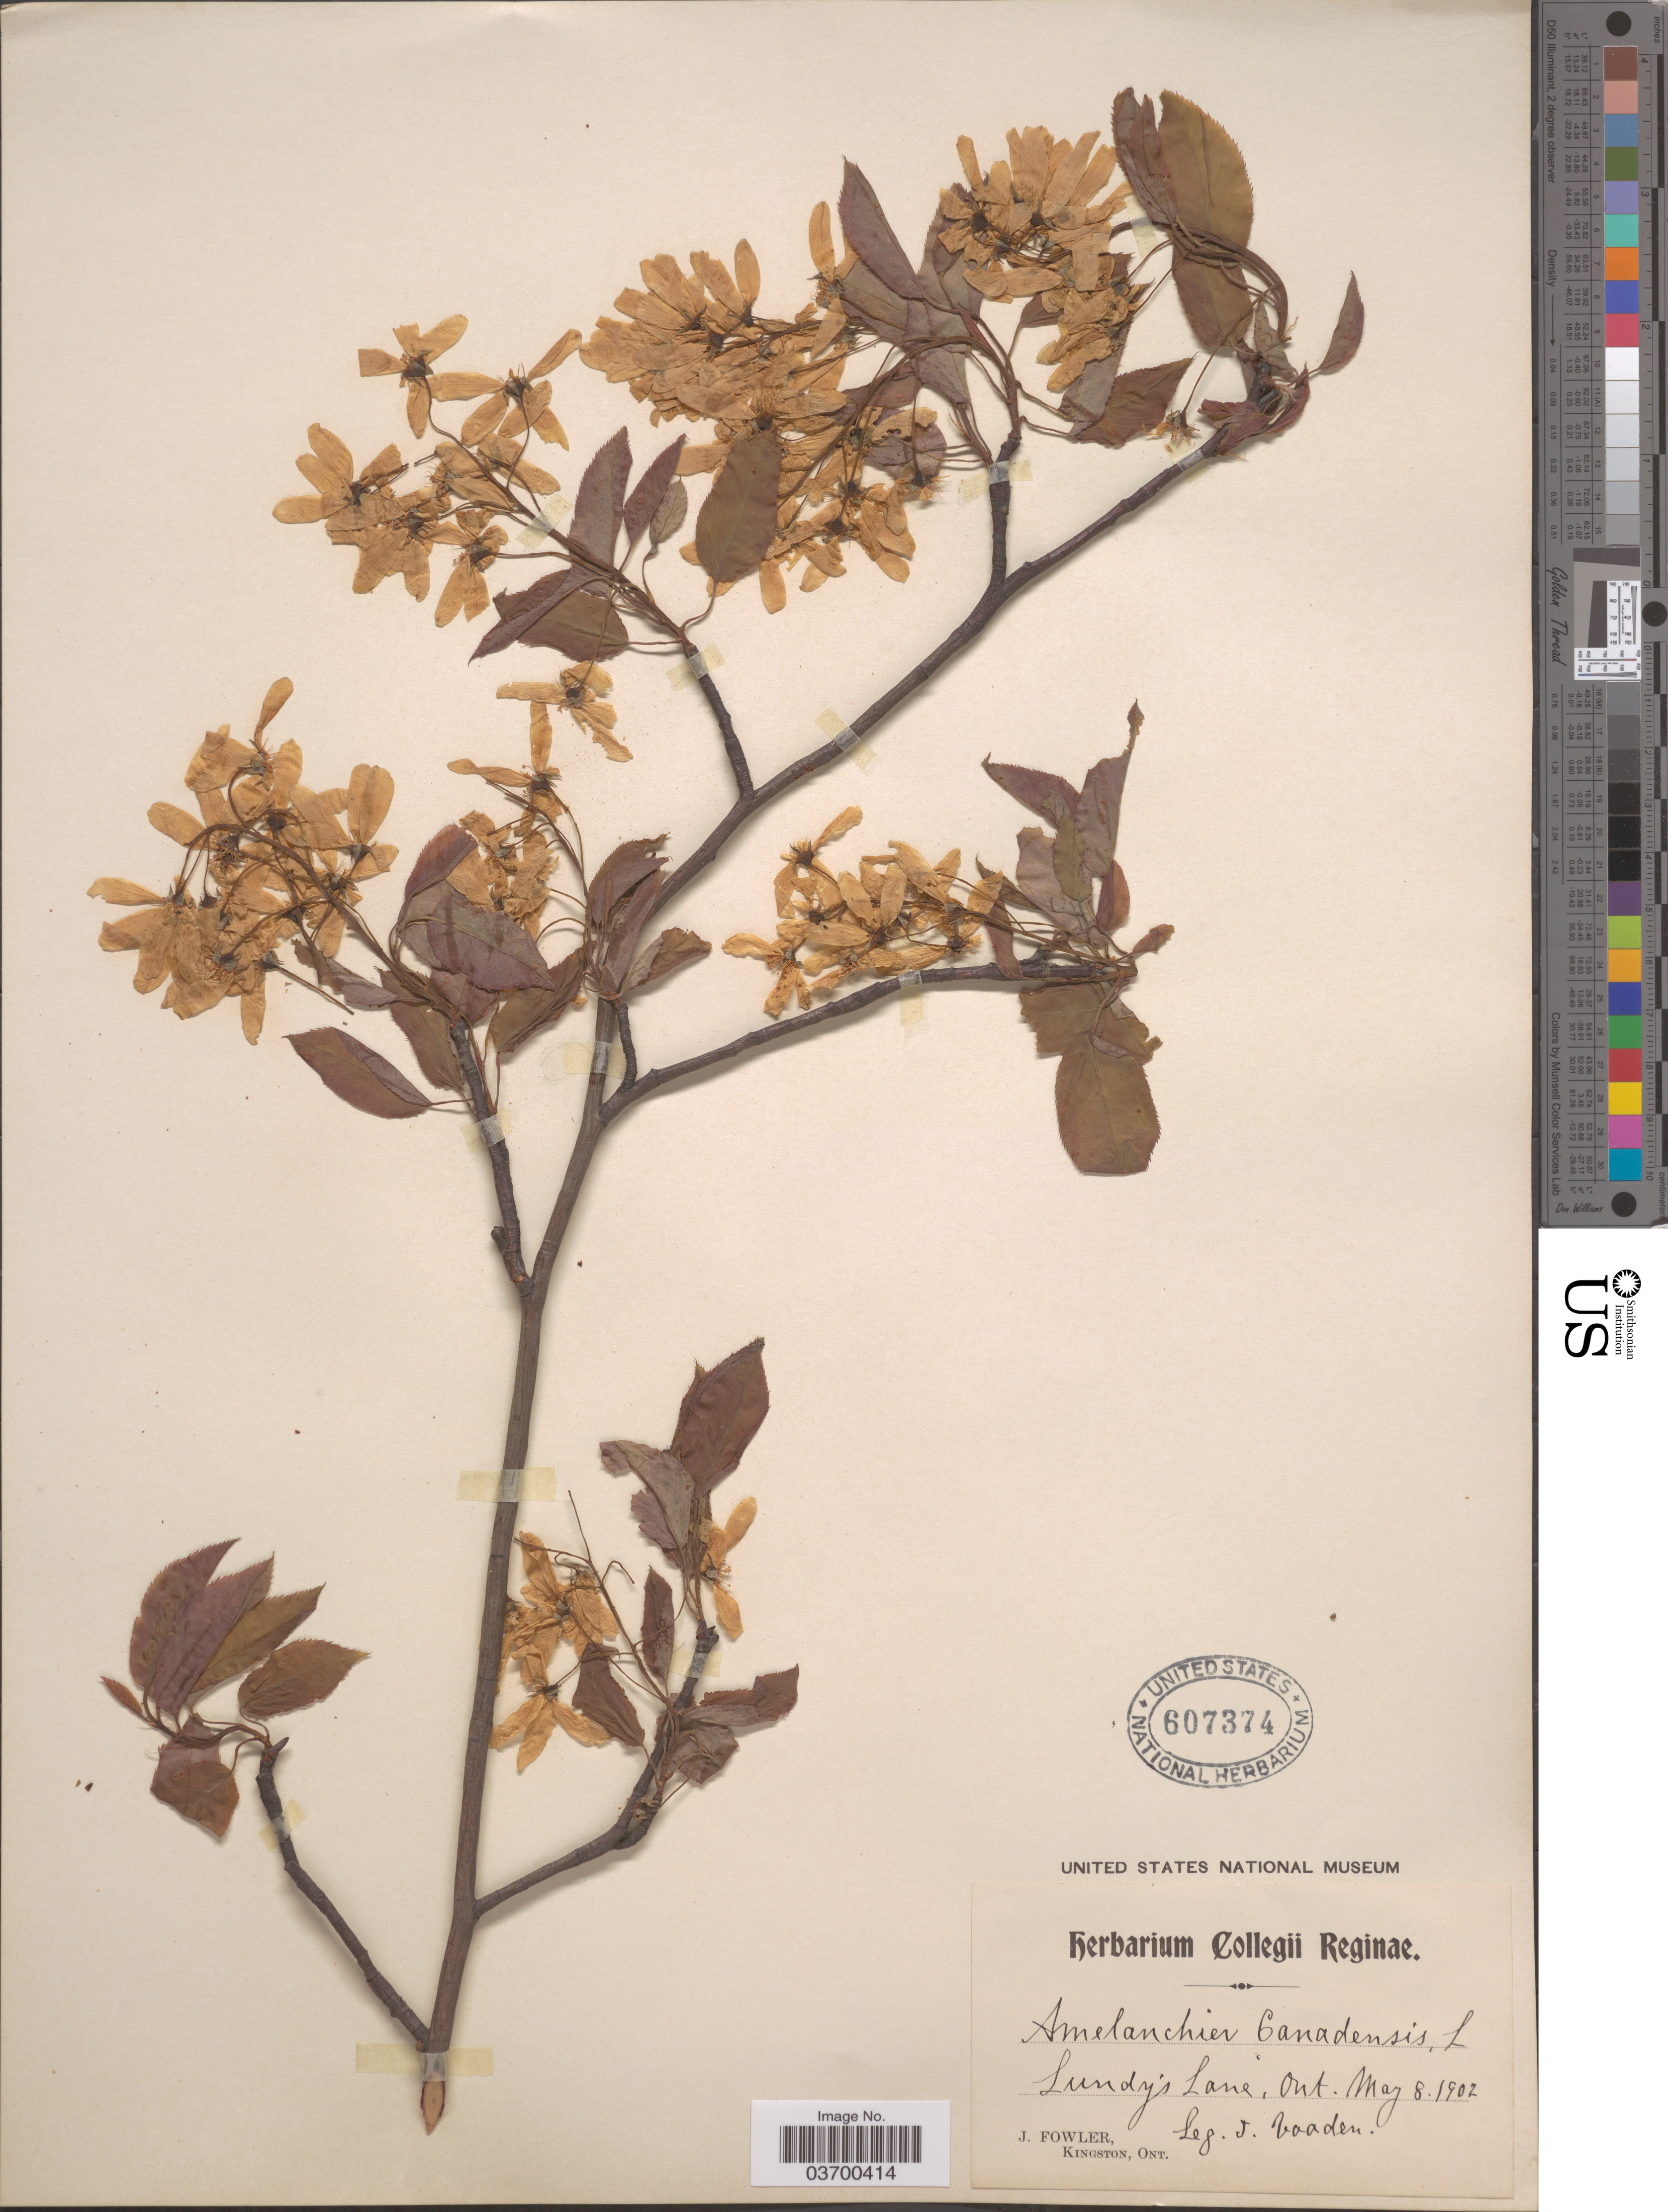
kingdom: Plantae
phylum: Tracheophyta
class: Magnoliopsida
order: Rosales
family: Rosaceae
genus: Amelanchier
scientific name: Amelanchier canadensis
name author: (L.) Medic.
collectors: J. Voaden & J. Fowler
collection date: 1902-05-08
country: Canada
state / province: Ontario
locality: Lundy's Lane.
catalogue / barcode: US 607374